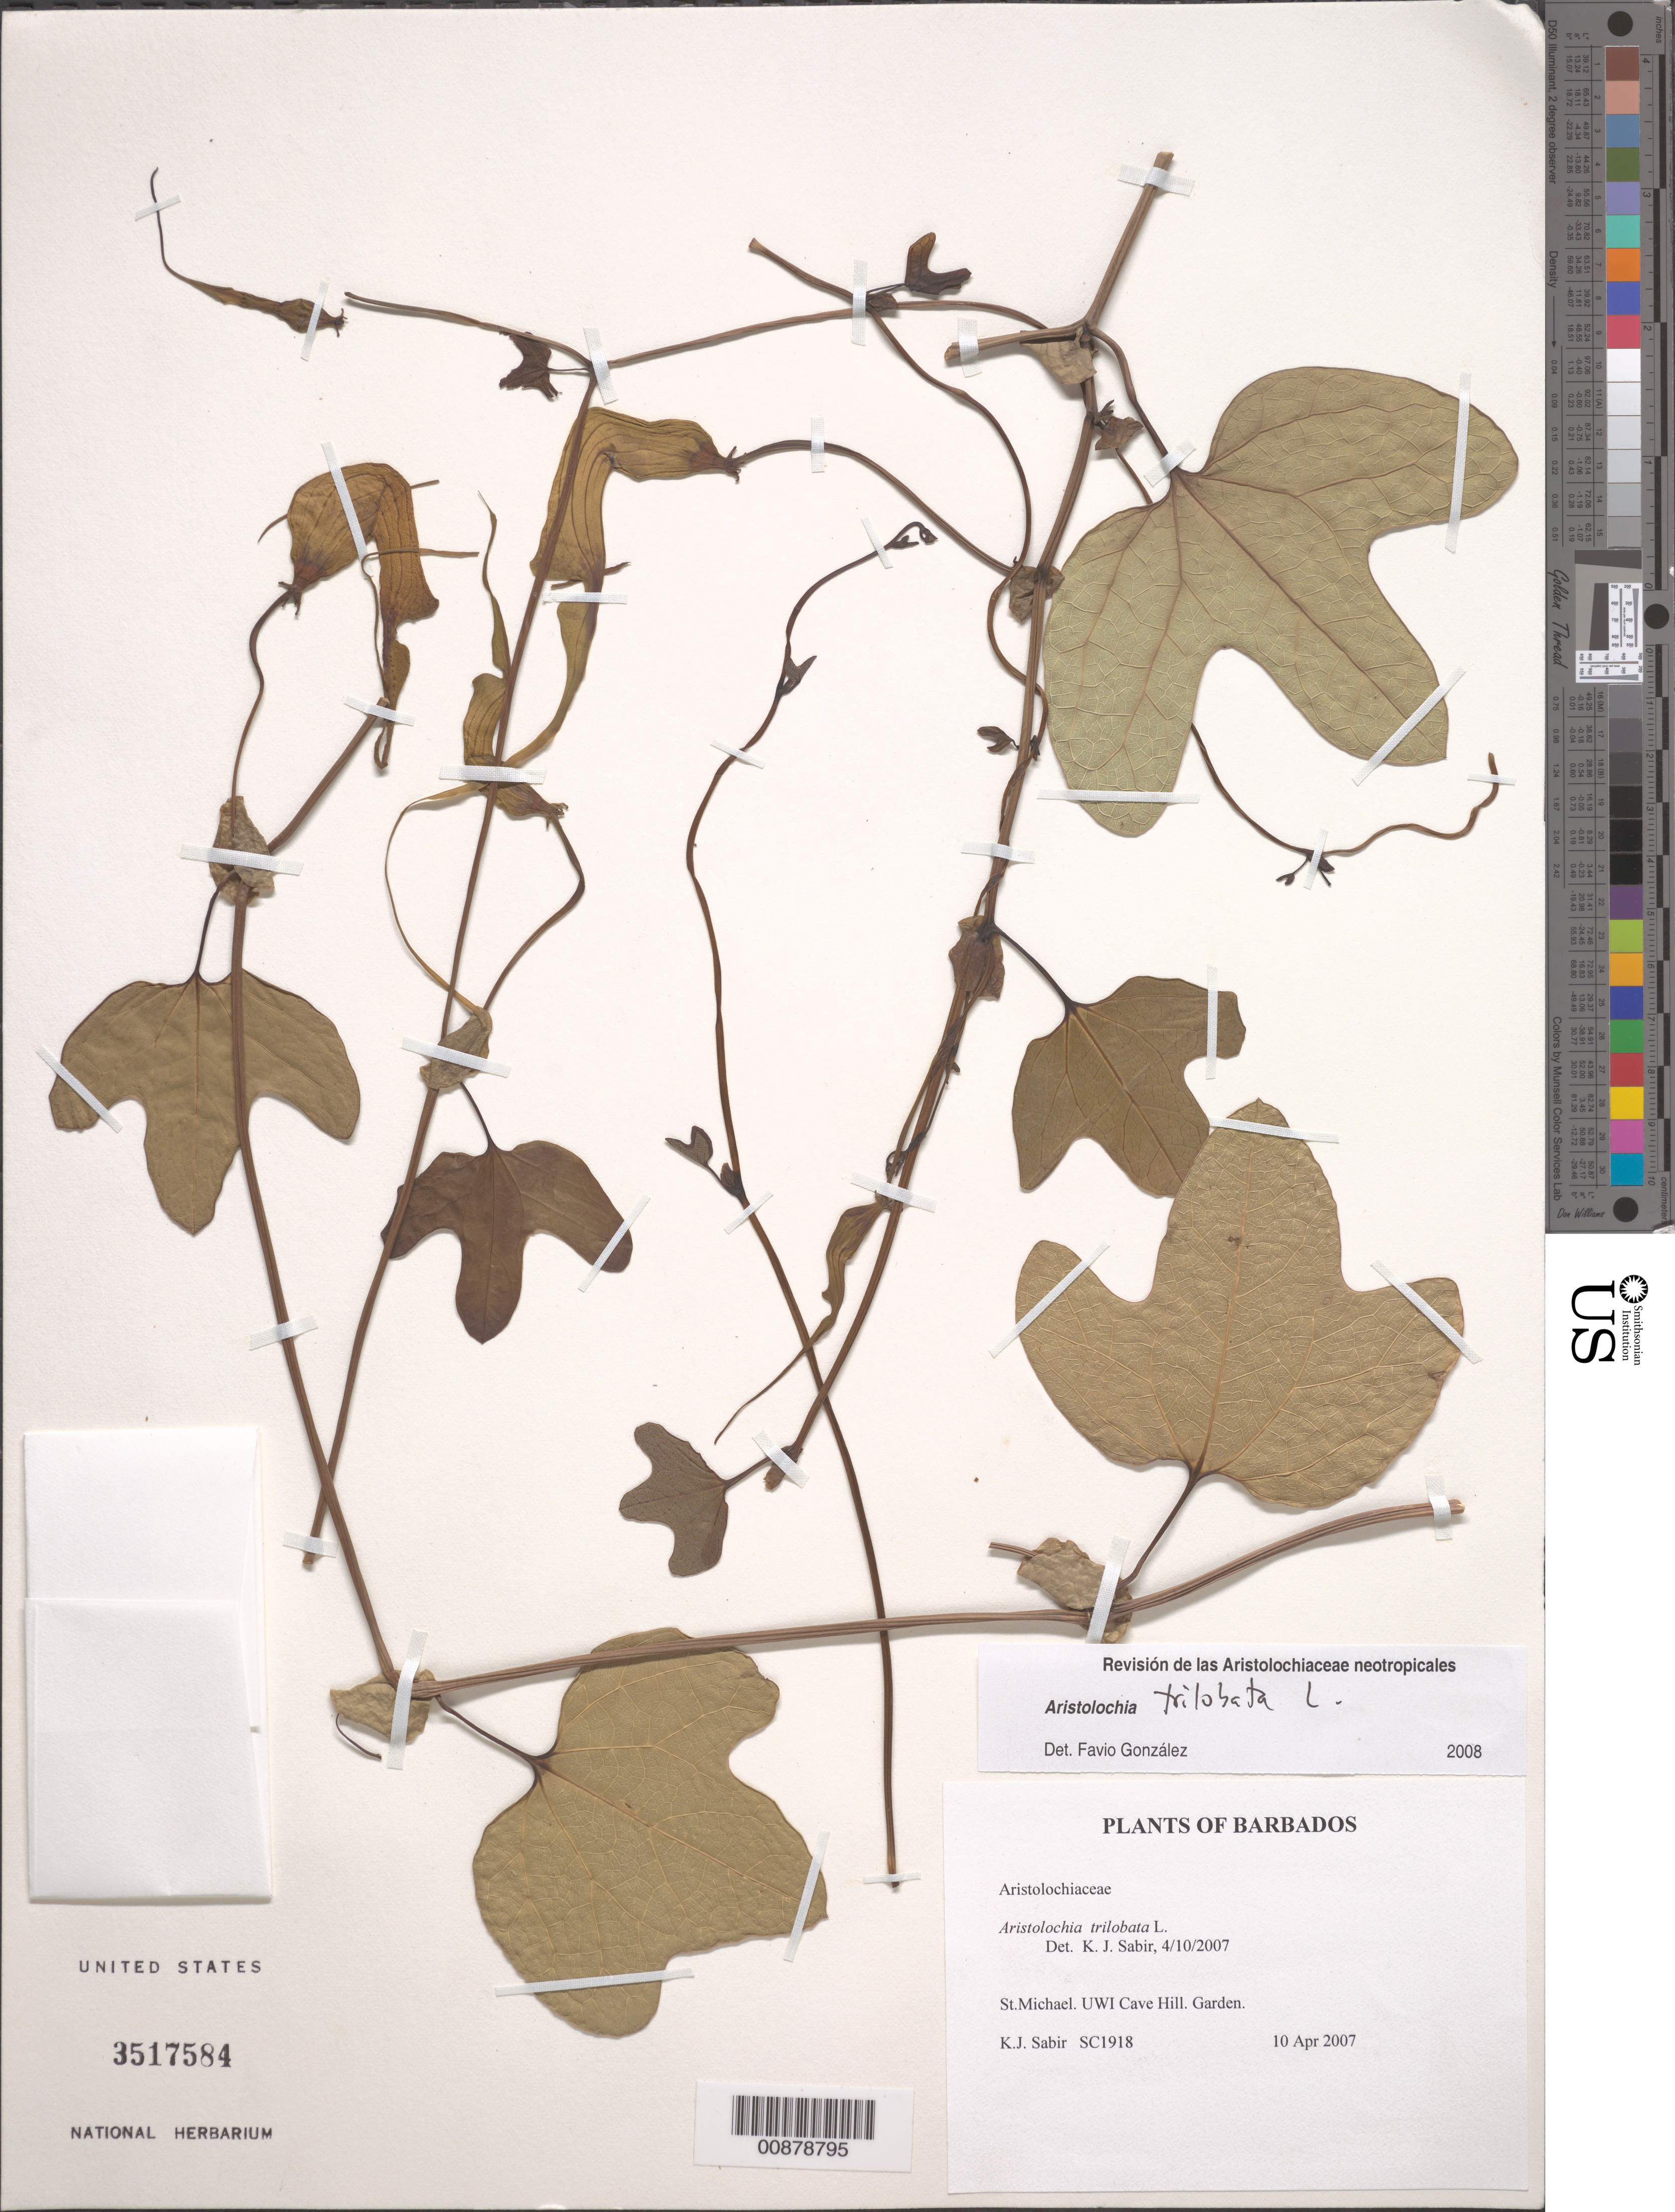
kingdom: Plantae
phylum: Tracheophyta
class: Magnoliopsida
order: Piperales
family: Aristolochiaceae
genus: Aristolochia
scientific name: Aristolochia trilobata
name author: L.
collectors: K. Sabir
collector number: SC 1918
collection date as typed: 10 Apr 2007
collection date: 2007-04-10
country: Barbados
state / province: Saint Michael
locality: UWI Cave Hill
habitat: Garden.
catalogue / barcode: US 3517584